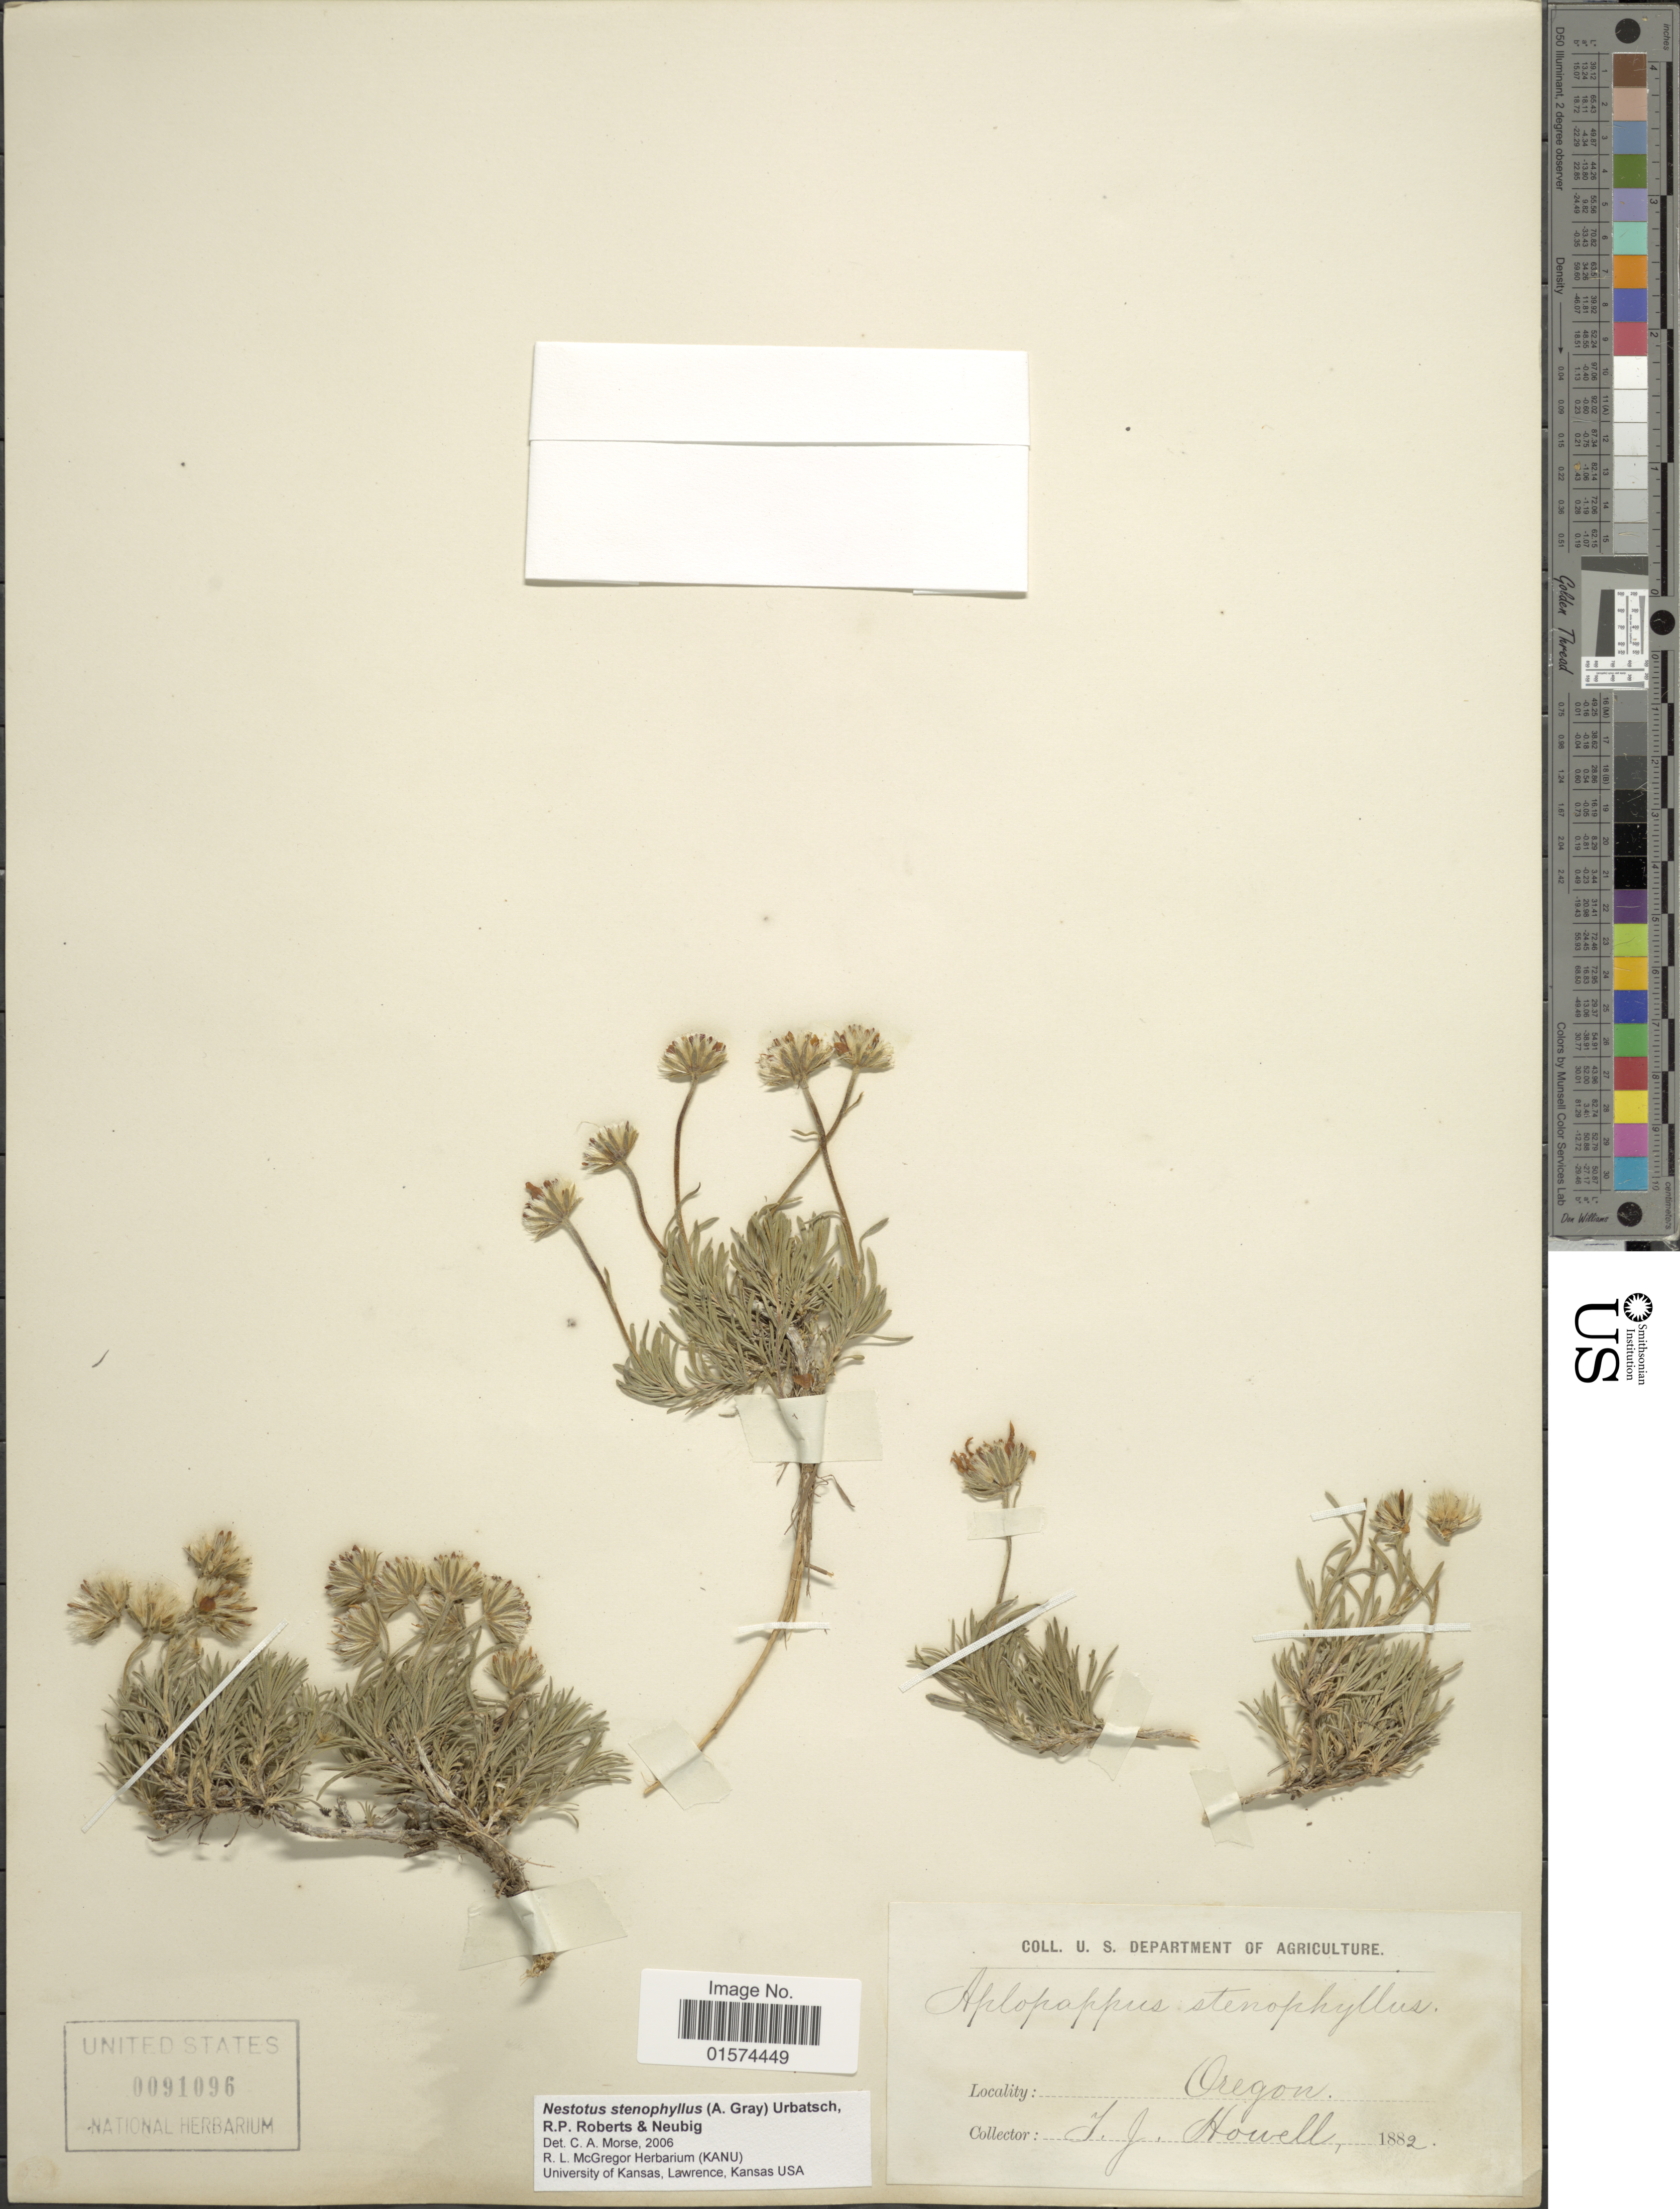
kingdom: Plantae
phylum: Tracheophyta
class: Magnoliopsida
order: Asterales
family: Asteraceae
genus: Nestotus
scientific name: Nestotus stenophyllus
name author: (A. Gray) R.P.Roberts et al.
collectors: T. J. Howell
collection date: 1882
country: United States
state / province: Oregon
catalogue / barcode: US 91096